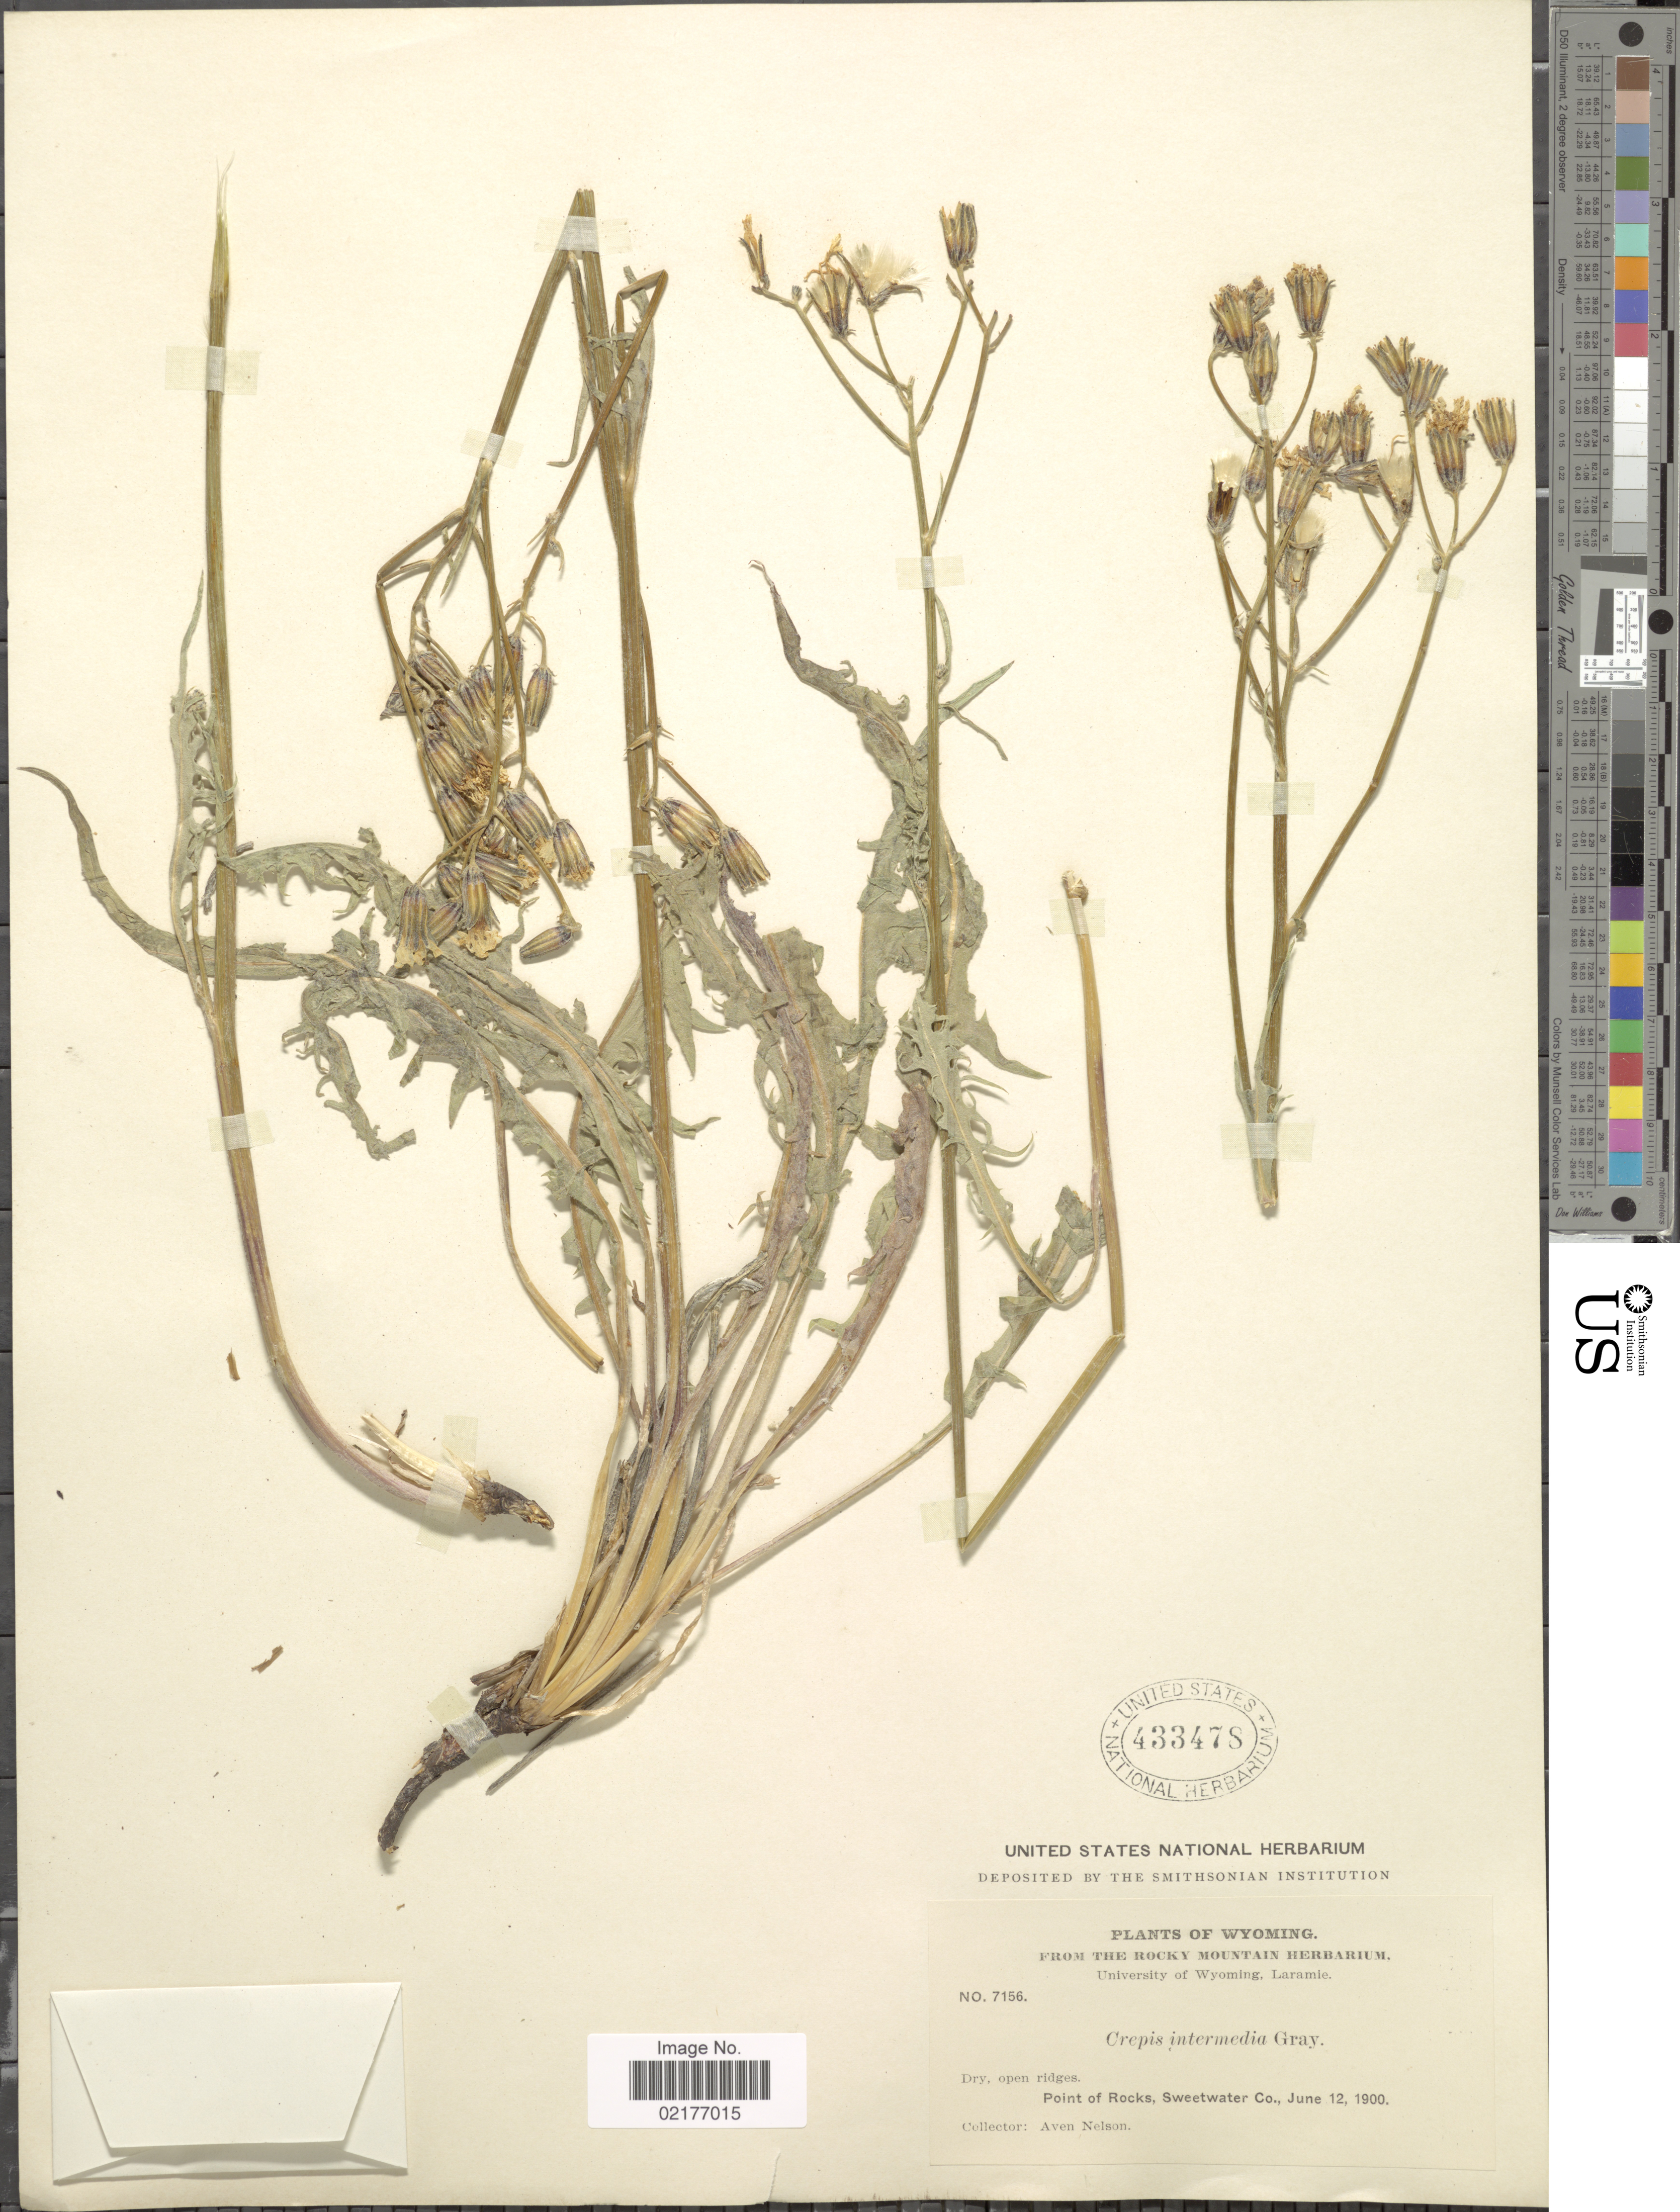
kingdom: Plantae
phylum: Tracheophyta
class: Magnoliopsida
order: Asterales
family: Asteraceae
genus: Crepis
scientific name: Crepis intermedia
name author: A. Gray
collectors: A. Nelson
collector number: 7156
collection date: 1900-06-12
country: United States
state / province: Wyoming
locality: Point of Rocks, Sweetwater Co.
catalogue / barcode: US 433478